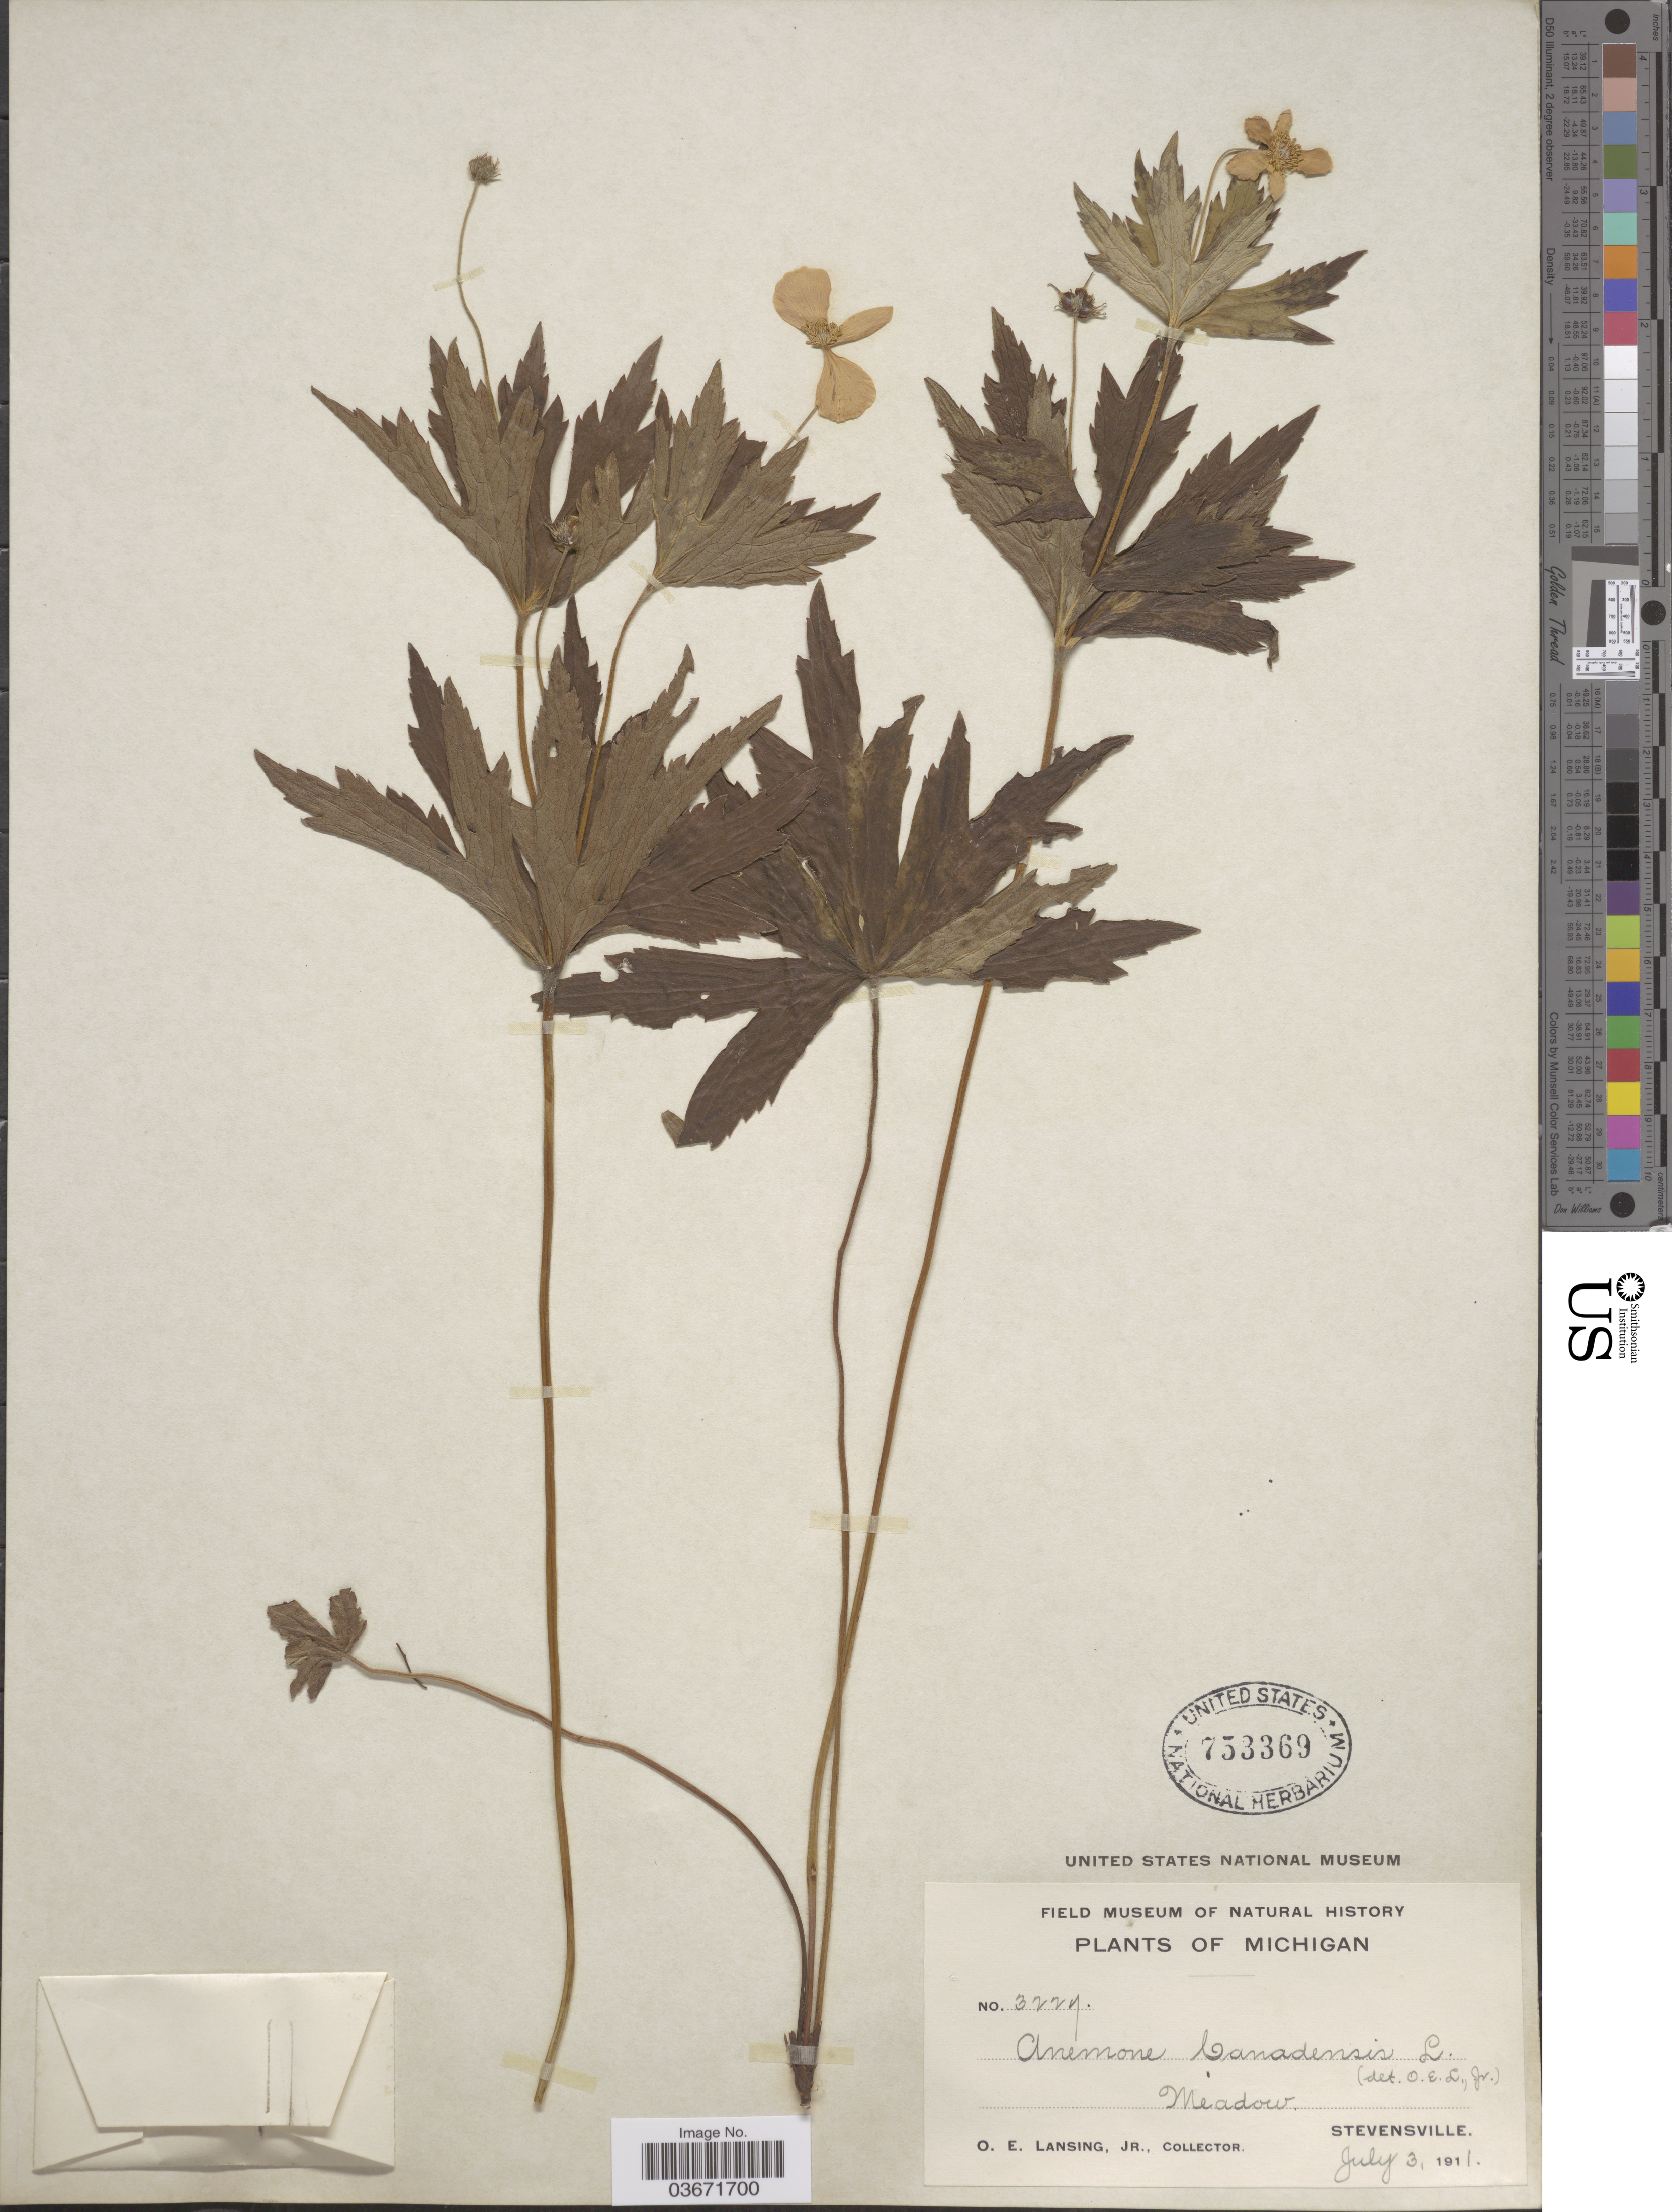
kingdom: Plantae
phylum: Tracheophyta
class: Magnoliopsida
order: Ranunculales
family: Ranunculaceae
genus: Anemone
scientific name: Anemone canadensis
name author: L.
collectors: O. Lansing Jr.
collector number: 3229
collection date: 1911-07-03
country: United States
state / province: Michigan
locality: Meadow. Stevensville.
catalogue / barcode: US 753369